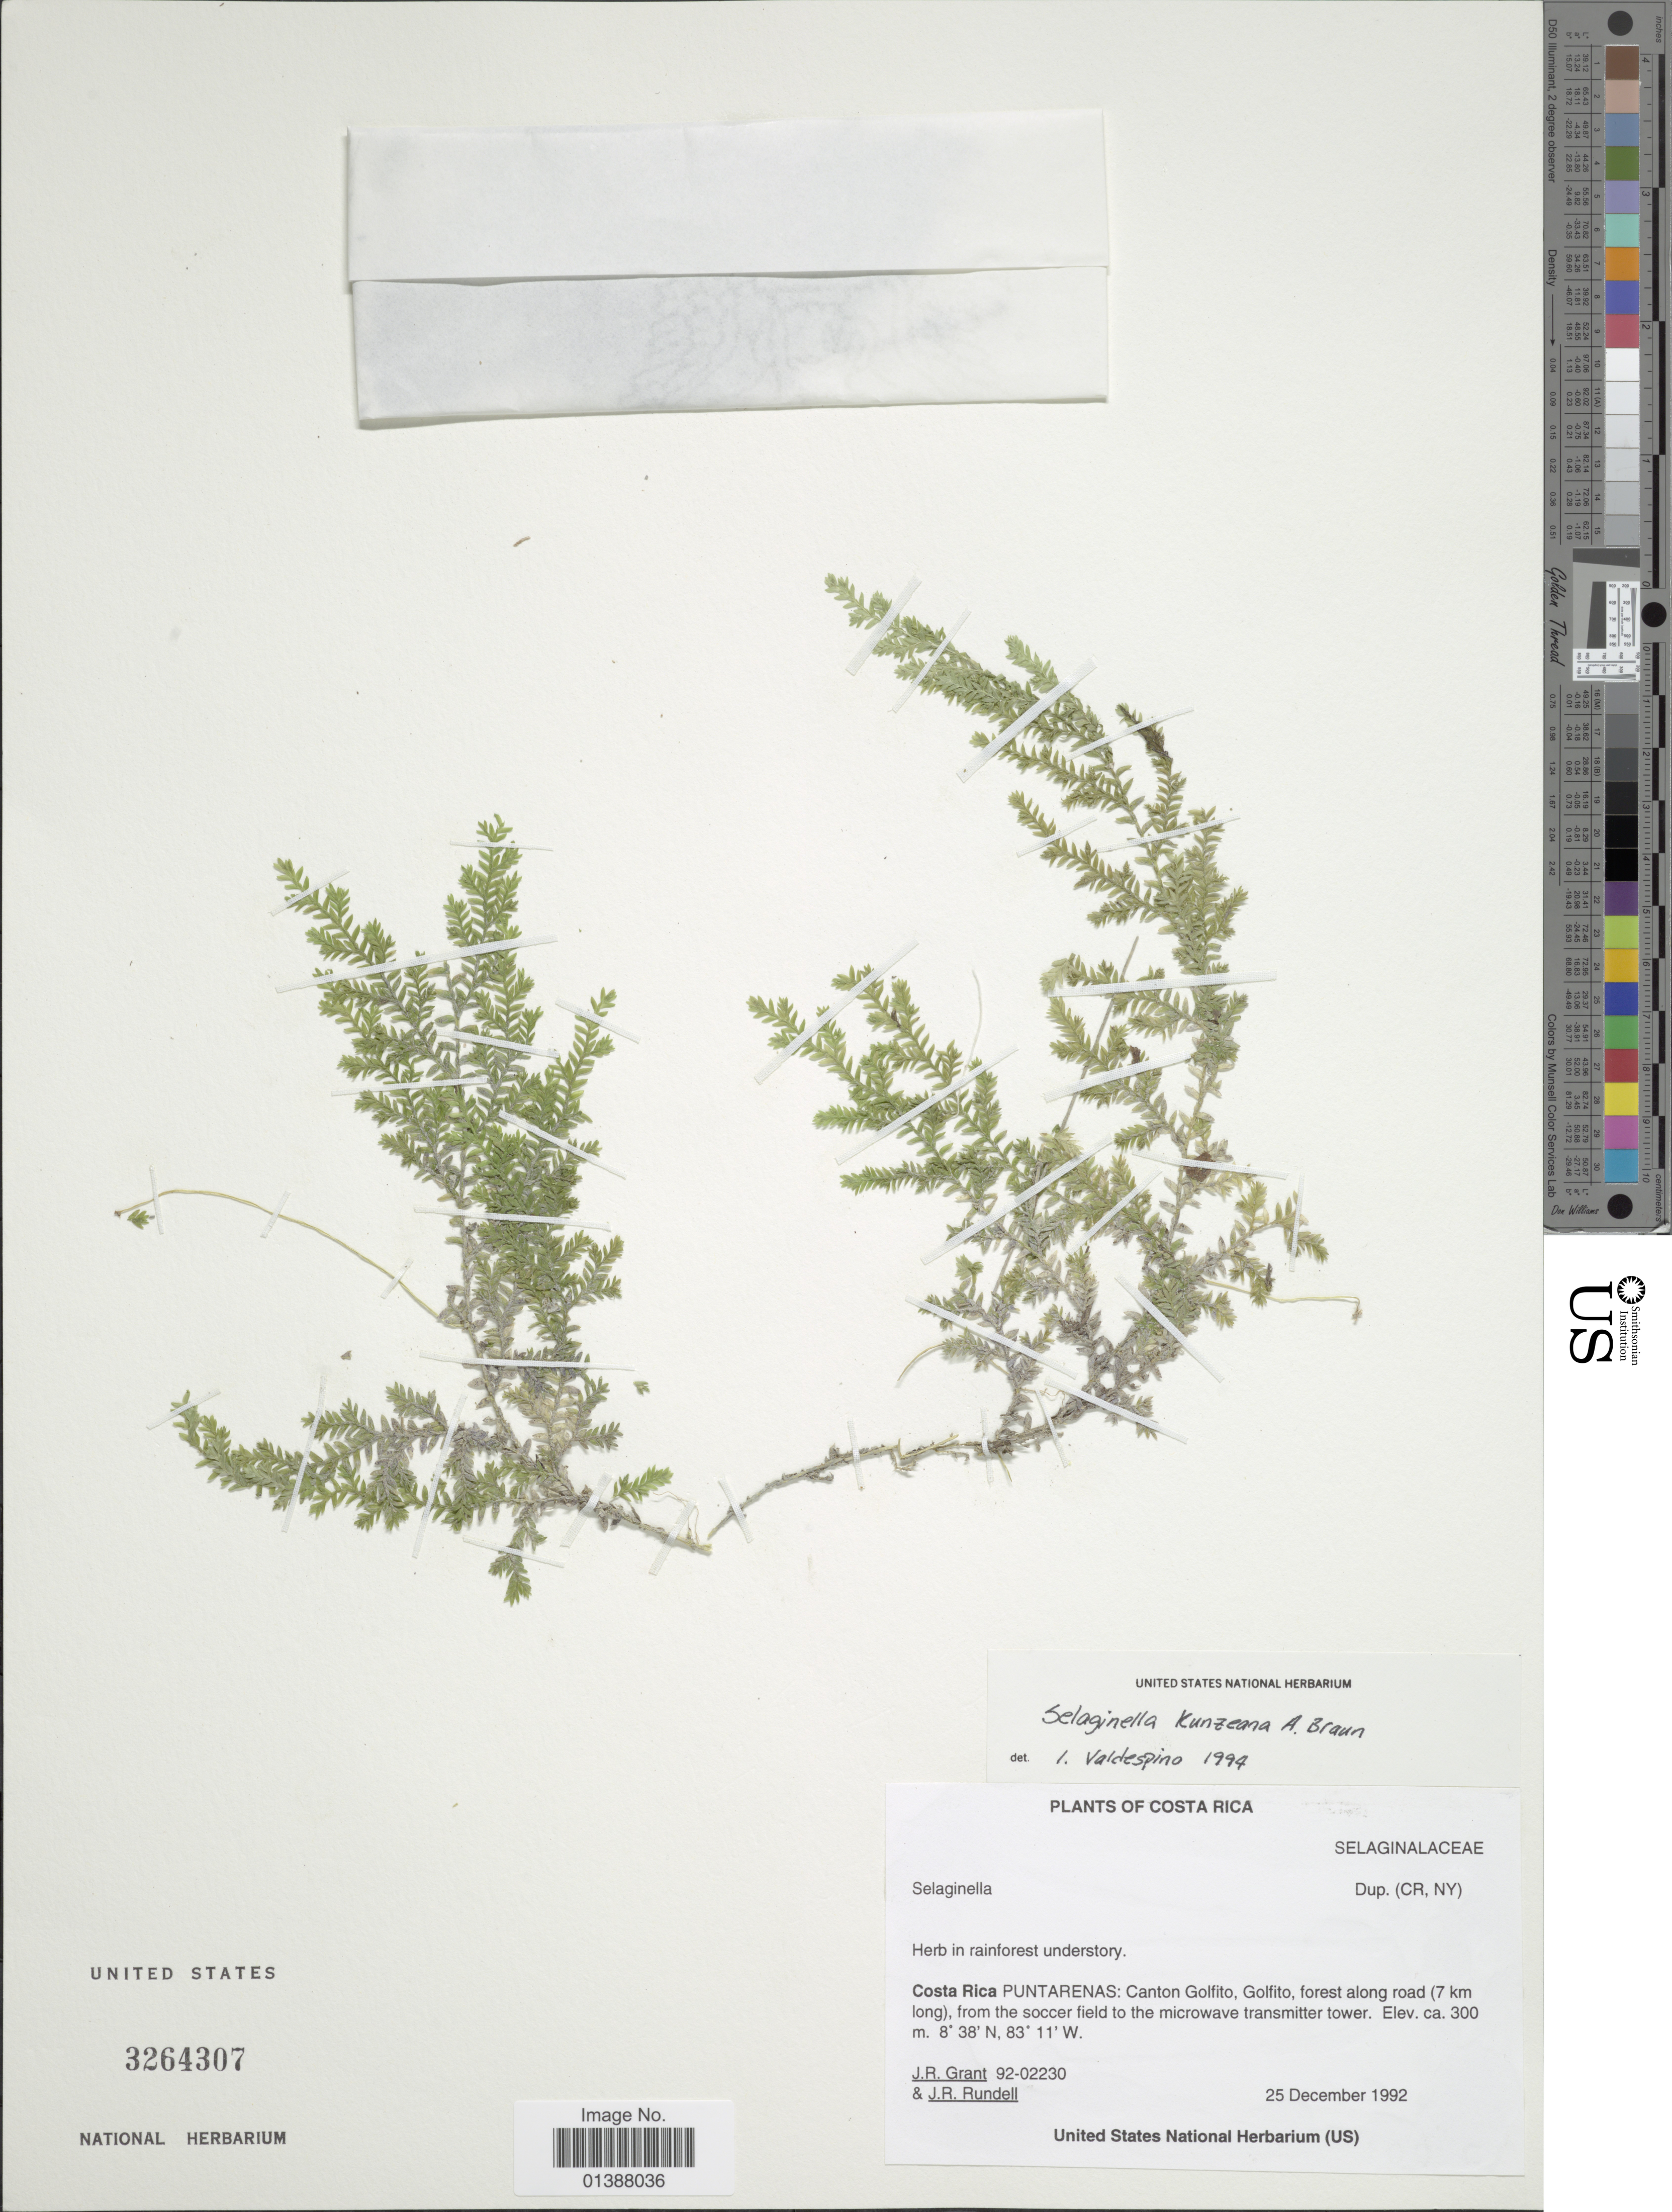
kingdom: Plantae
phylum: Tracheophyta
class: Lycopodiopsida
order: Selaginellales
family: Selaginellaceae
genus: Selaginella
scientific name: Selaginella kunzeana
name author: A. Br.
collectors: J. Grant & J. R. Rundell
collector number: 92-02230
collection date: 1992-12-25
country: Costa Rica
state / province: Puntarenas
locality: Canton Golfito, forest along road (7 km long), from the soccer field to the microwave trasmitter tower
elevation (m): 300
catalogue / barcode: US 3264307